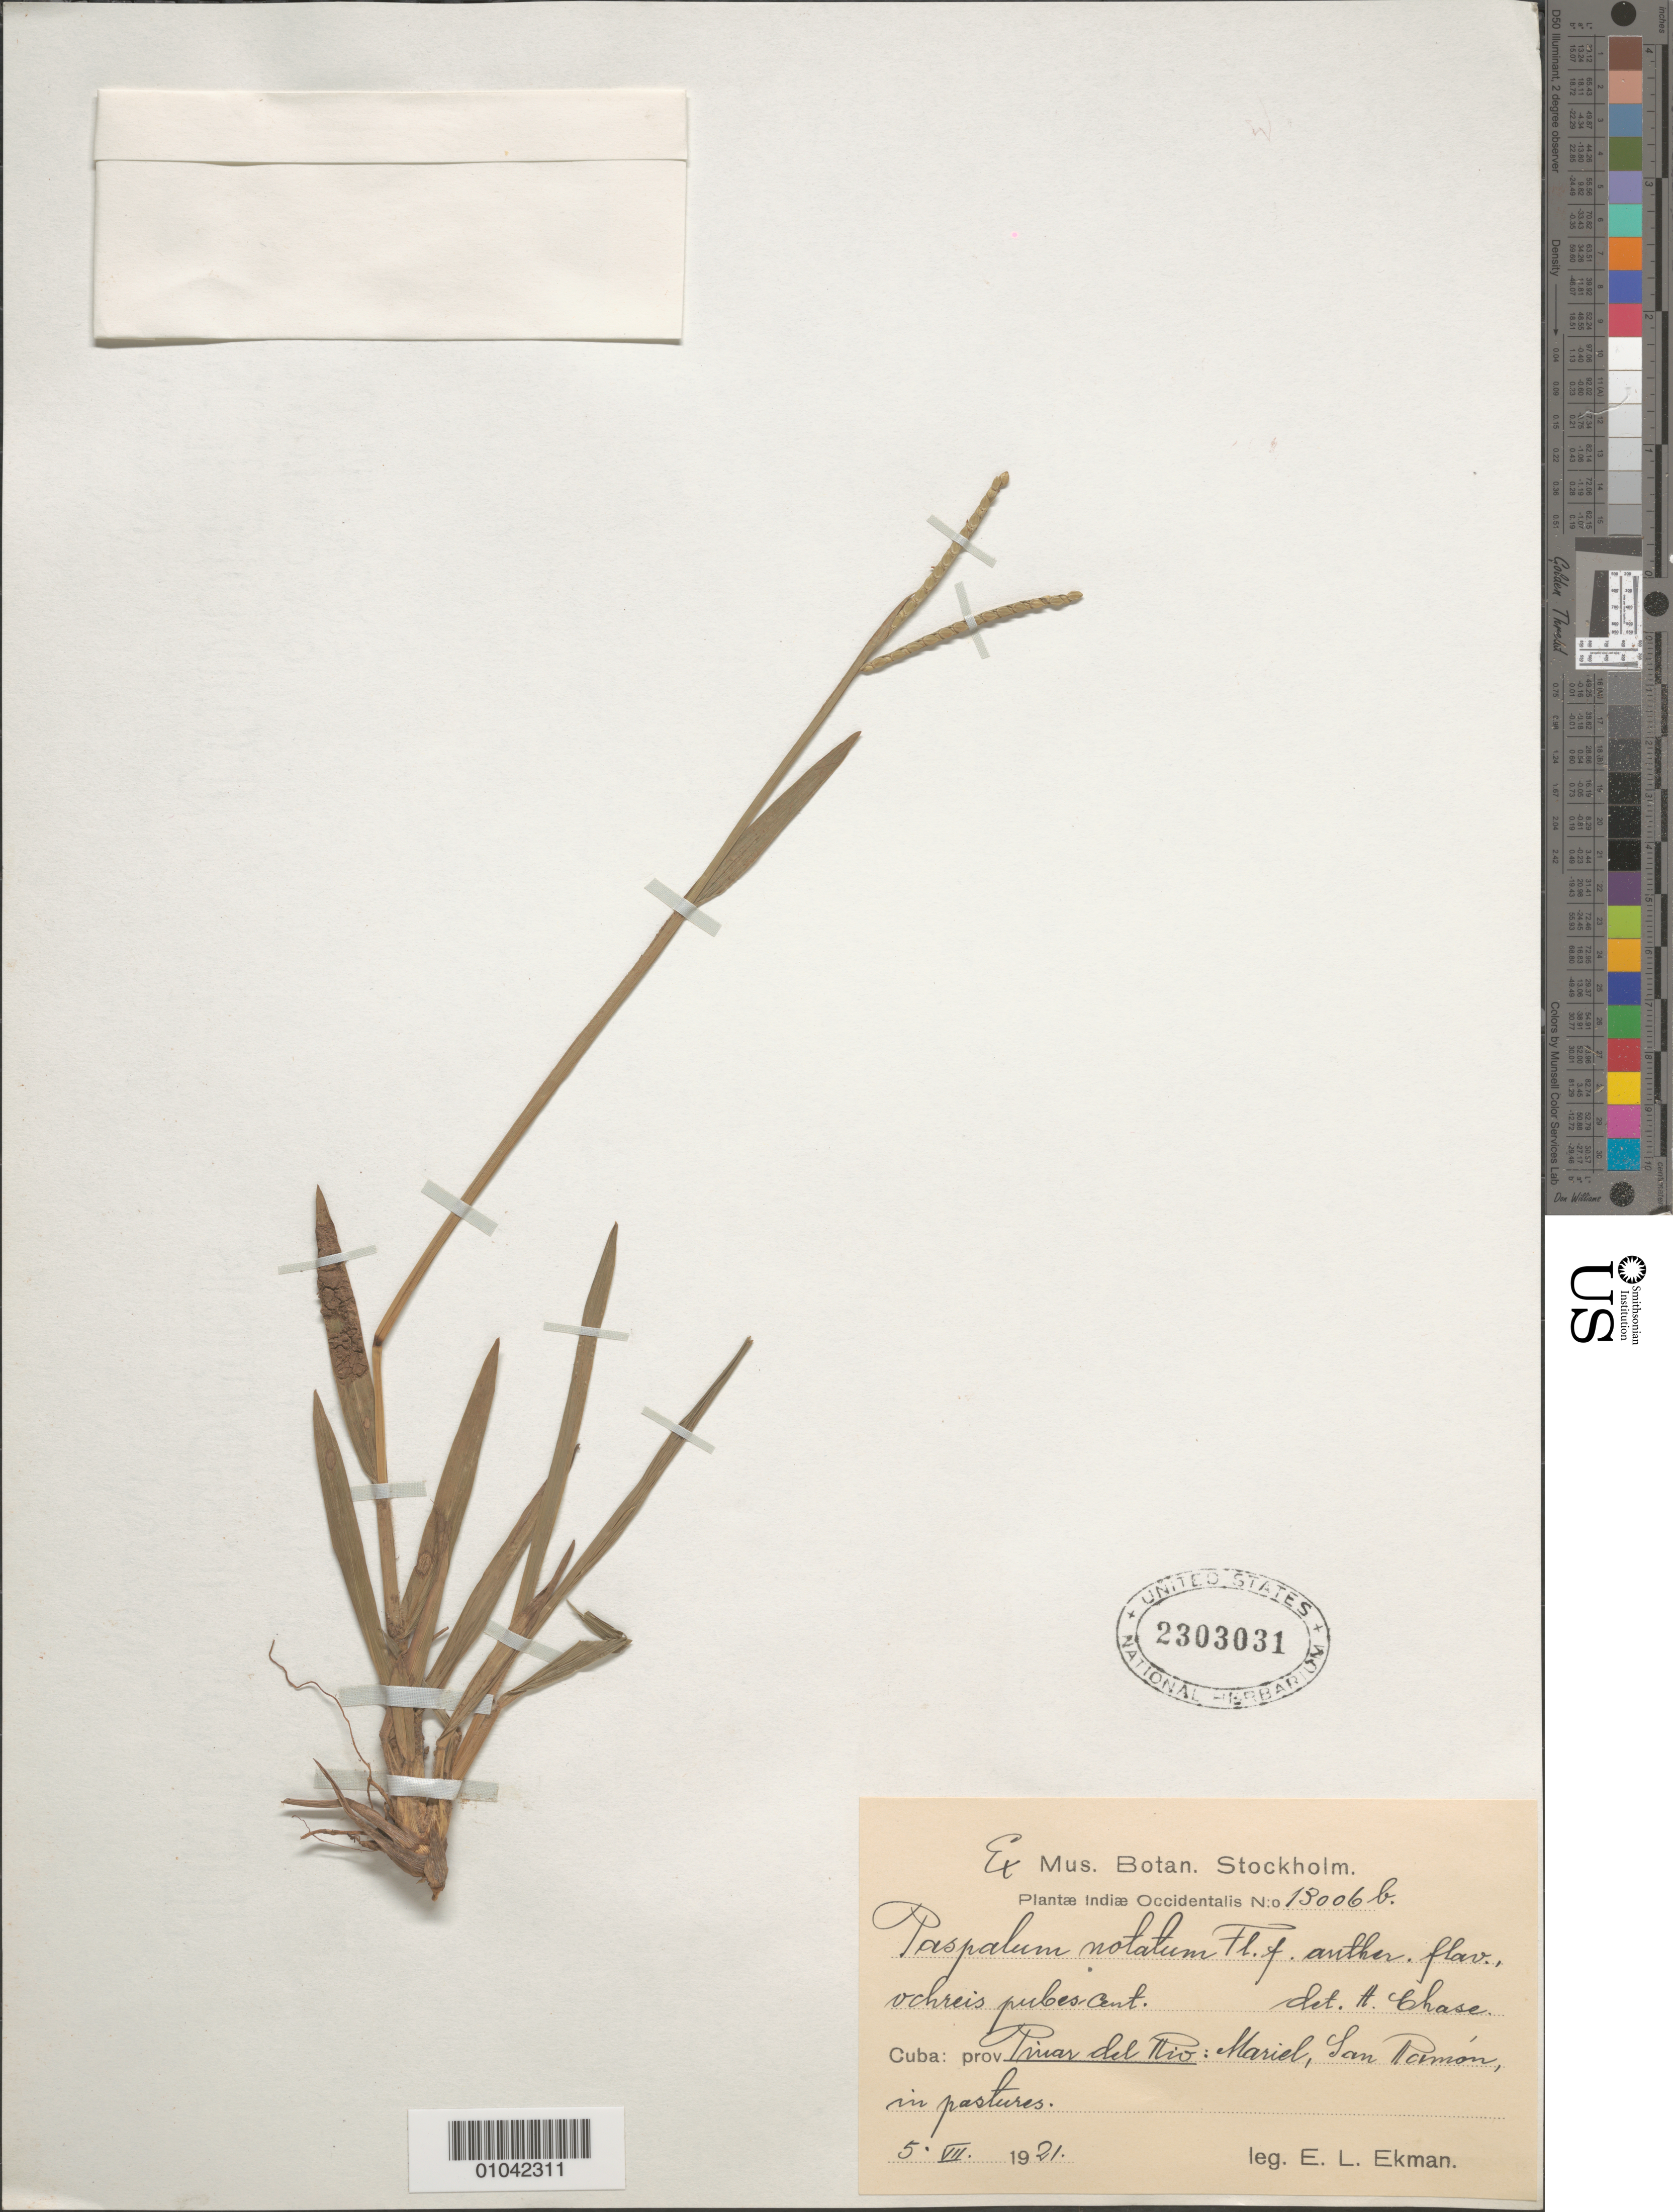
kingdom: Plantae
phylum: Tracheophyta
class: Liliopsida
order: Poales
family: Poaceae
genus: Paspalum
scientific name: Paspalum notatum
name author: Flüggé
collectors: E. L. Ekman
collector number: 13006b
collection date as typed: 05 Jul 1921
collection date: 1921-07-05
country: Cuba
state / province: Pinar del Rio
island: Cuba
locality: Mariel, San Ramon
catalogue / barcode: US 2303031